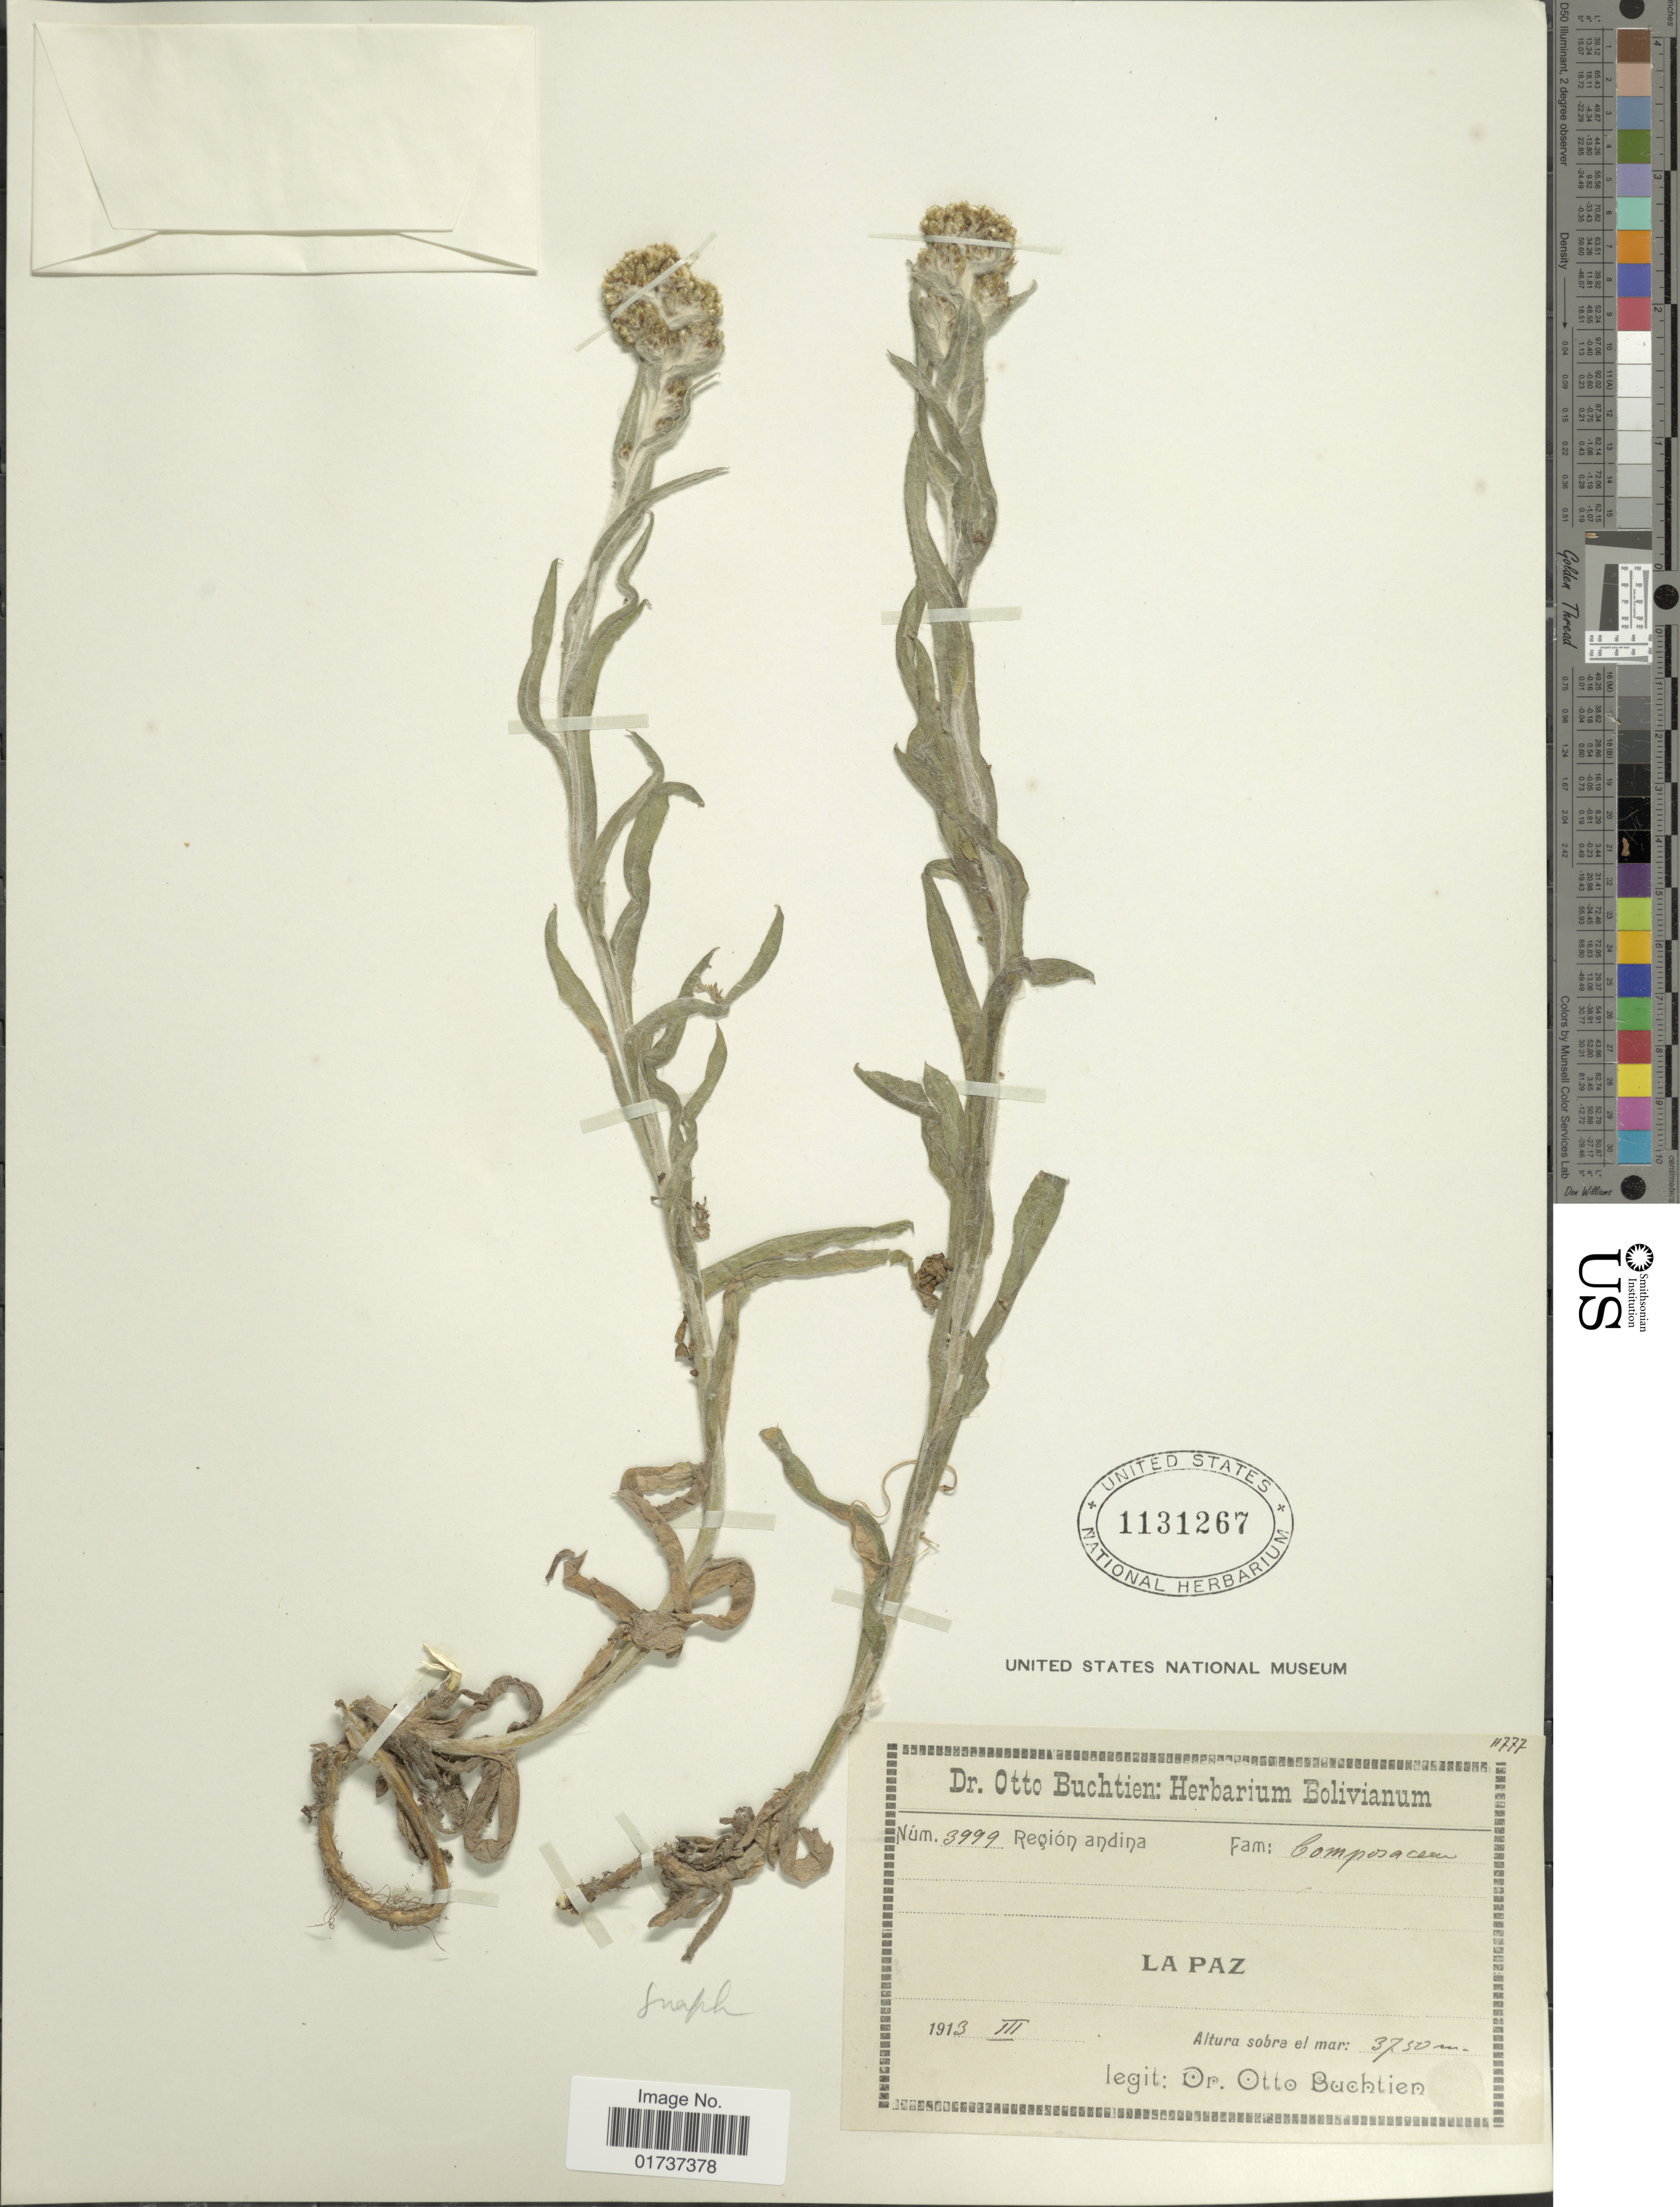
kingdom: Plantae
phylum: Tracheophyta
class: Magnoliopsida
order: Asterales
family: Asteraceae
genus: Gnaphalium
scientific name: Gnaphalium sp.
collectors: O. Buchtien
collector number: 3999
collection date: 1913-03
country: Bolivia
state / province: La Paz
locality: Region andina, La Paz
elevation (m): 3750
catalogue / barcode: US 1131267